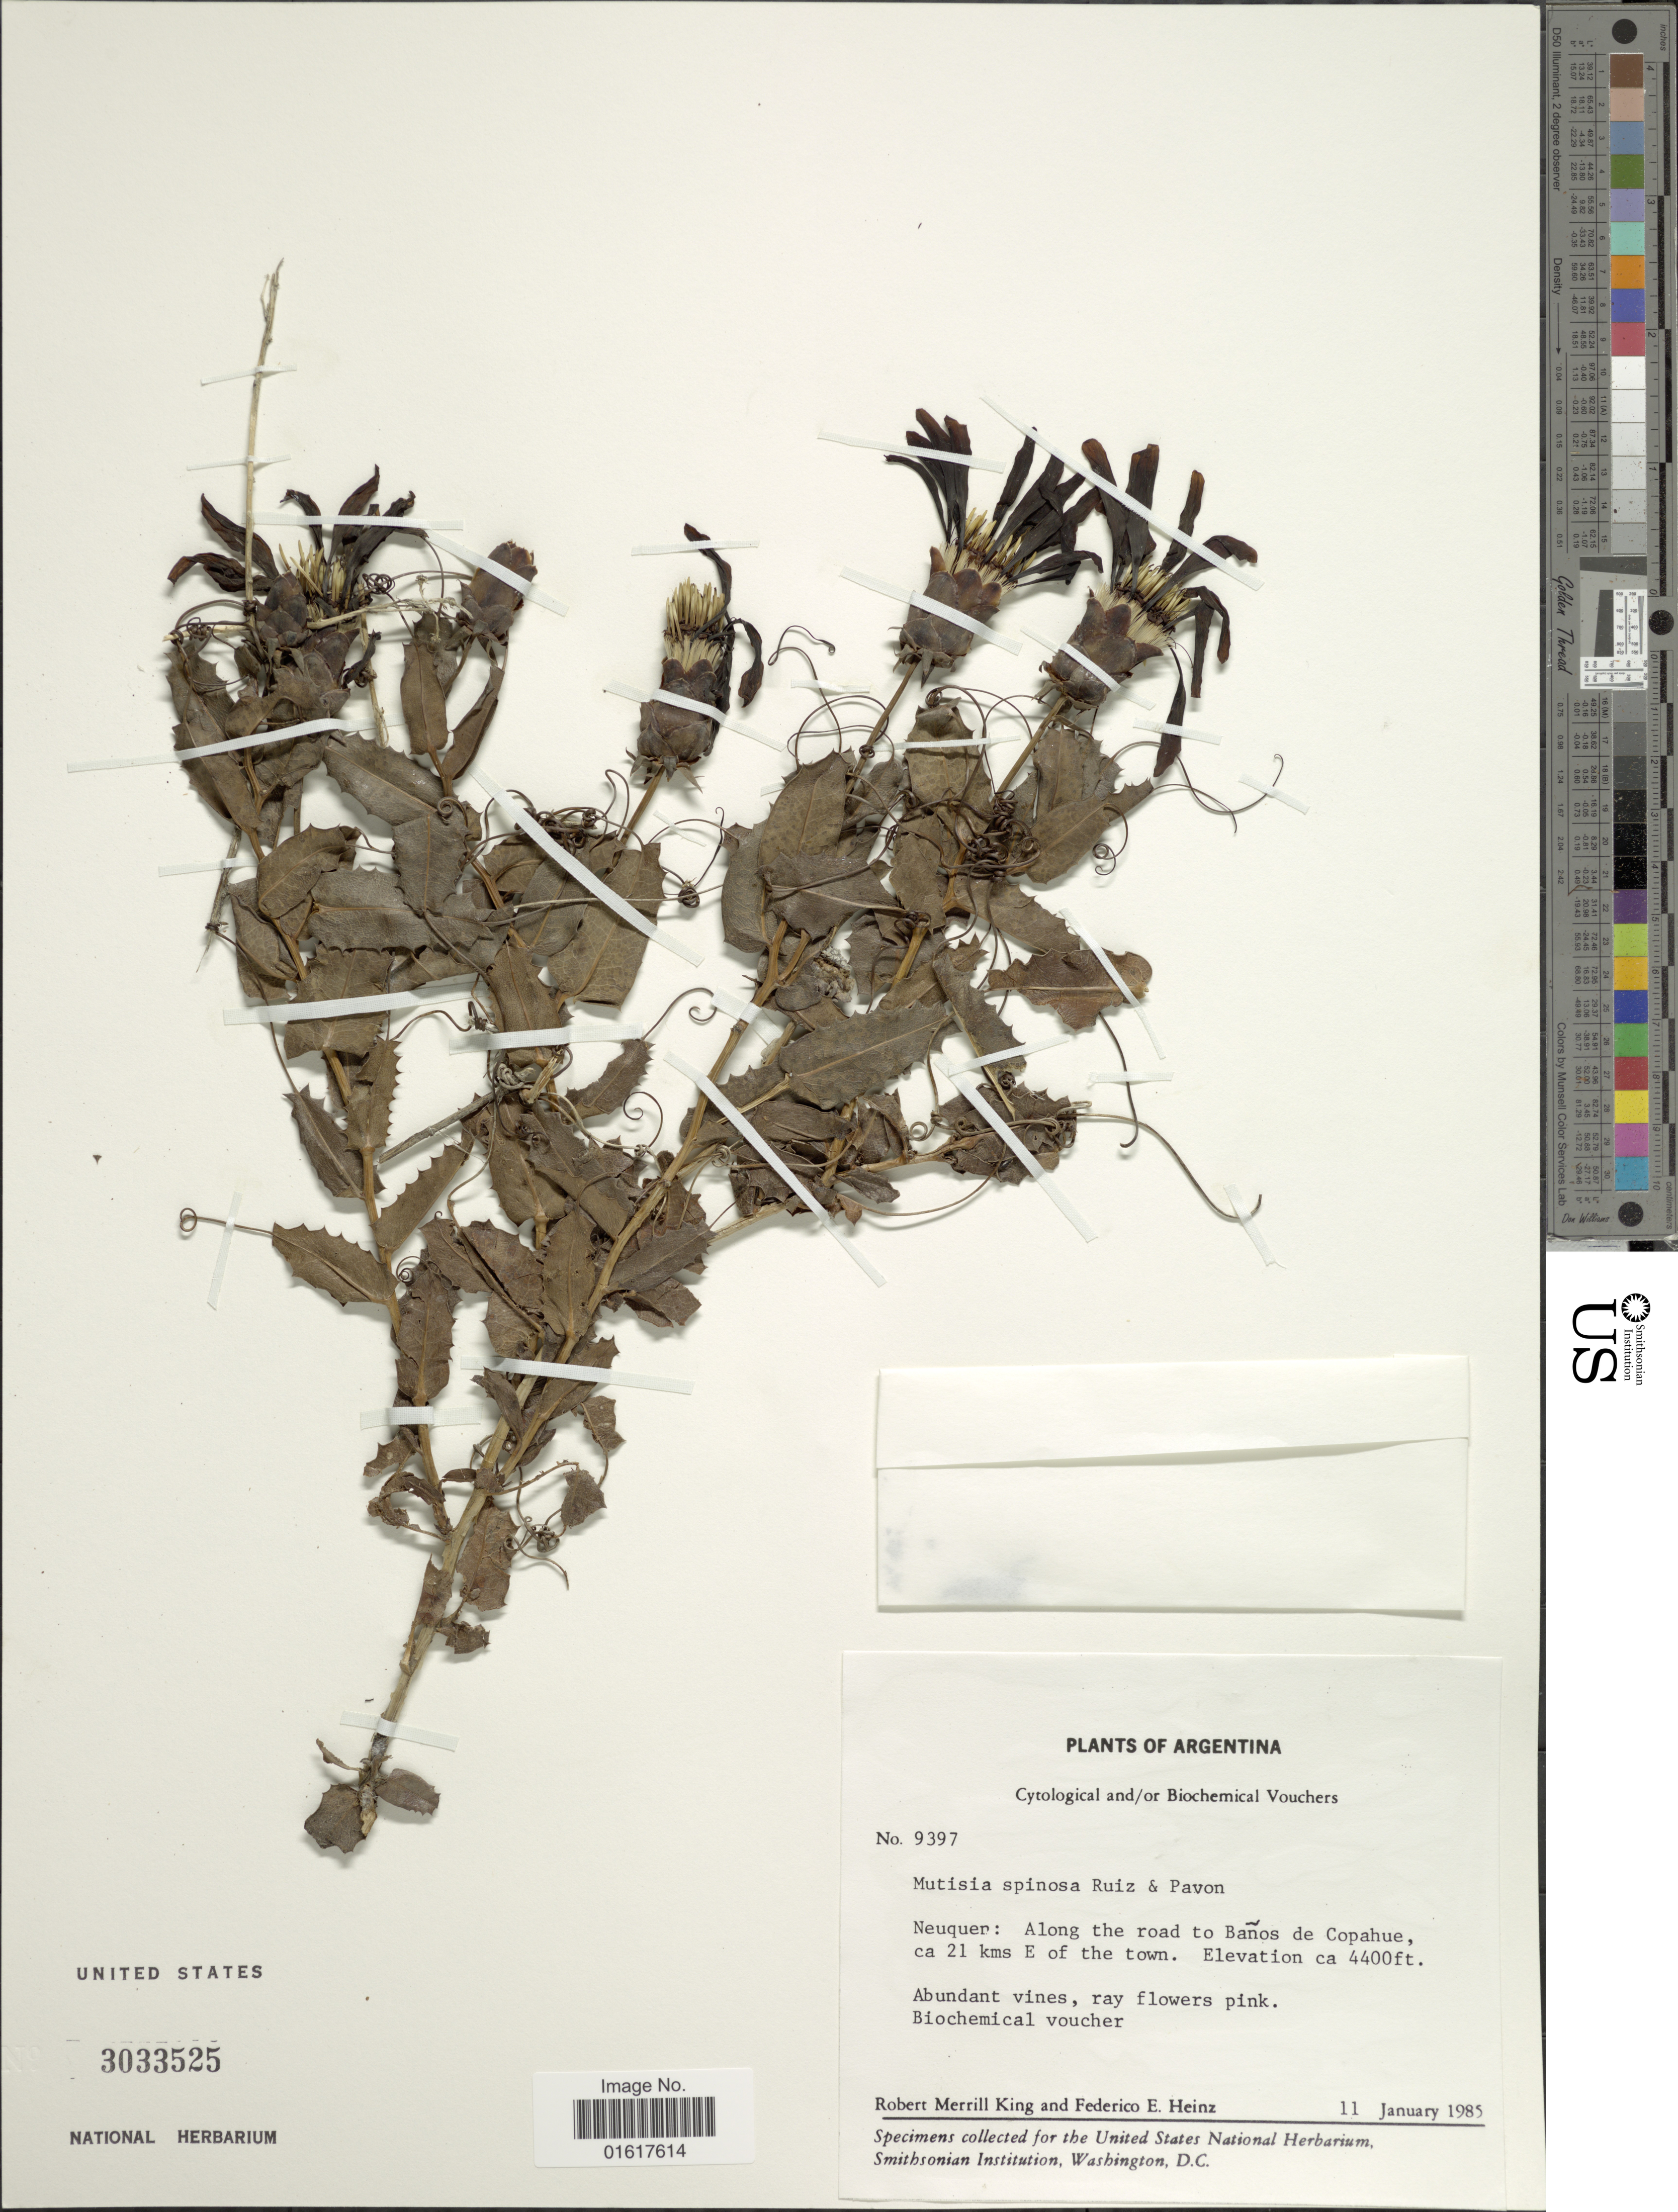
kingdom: Plantae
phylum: Tracheophyta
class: Magnoliopsida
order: Asterales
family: Asteraceae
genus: Mutisia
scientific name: Mutisia spinosa var. spinosa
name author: Ruiz & Pav.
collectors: R. M. King & F. Heinz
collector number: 9397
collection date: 1985-01-11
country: Argentina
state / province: Neuquen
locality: Along the road to Baños de Copahue, ca 21 kms E of the town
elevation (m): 1341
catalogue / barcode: US 3033525